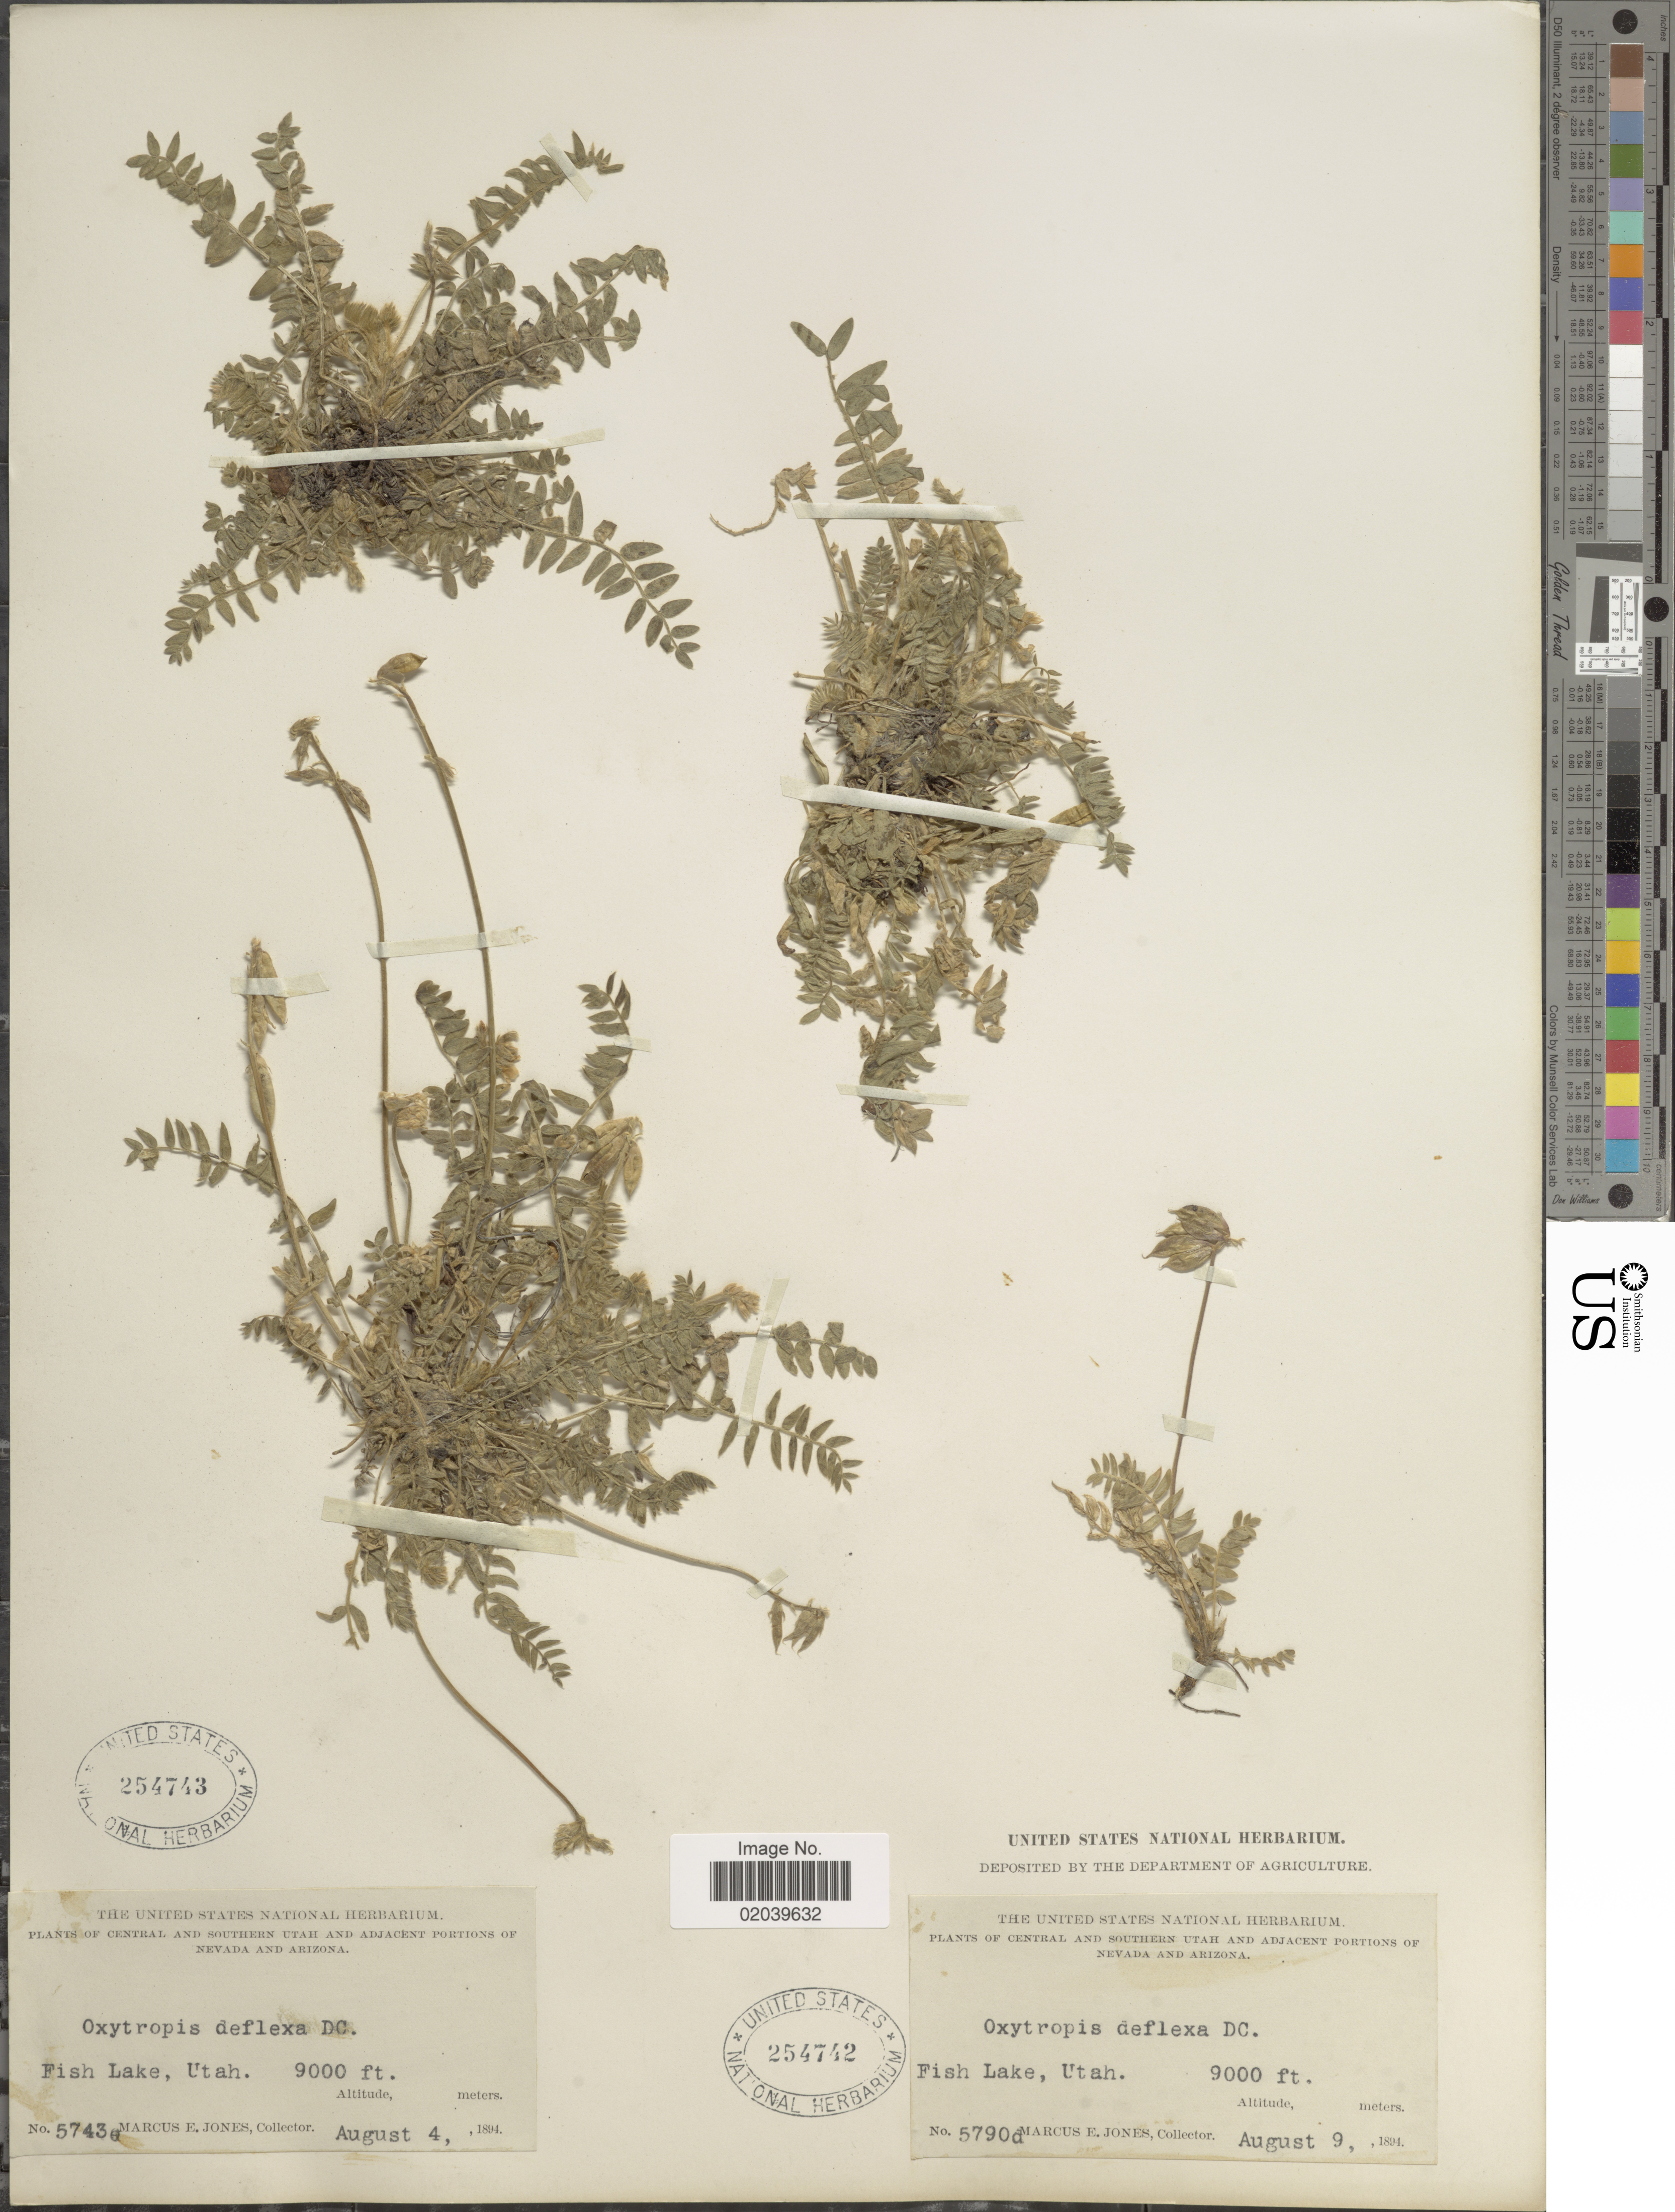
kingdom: Plantae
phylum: Tracheophyta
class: Magnoliopsida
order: Fabales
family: Fabaceae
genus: Oxytropis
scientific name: Oxytropis deflexa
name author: (Pall.) DC.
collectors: M. E. Jones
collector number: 5743o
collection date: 1894-08-04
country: United States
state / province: Utah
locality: Fish Lake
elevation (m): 2743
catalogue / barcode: US 254743